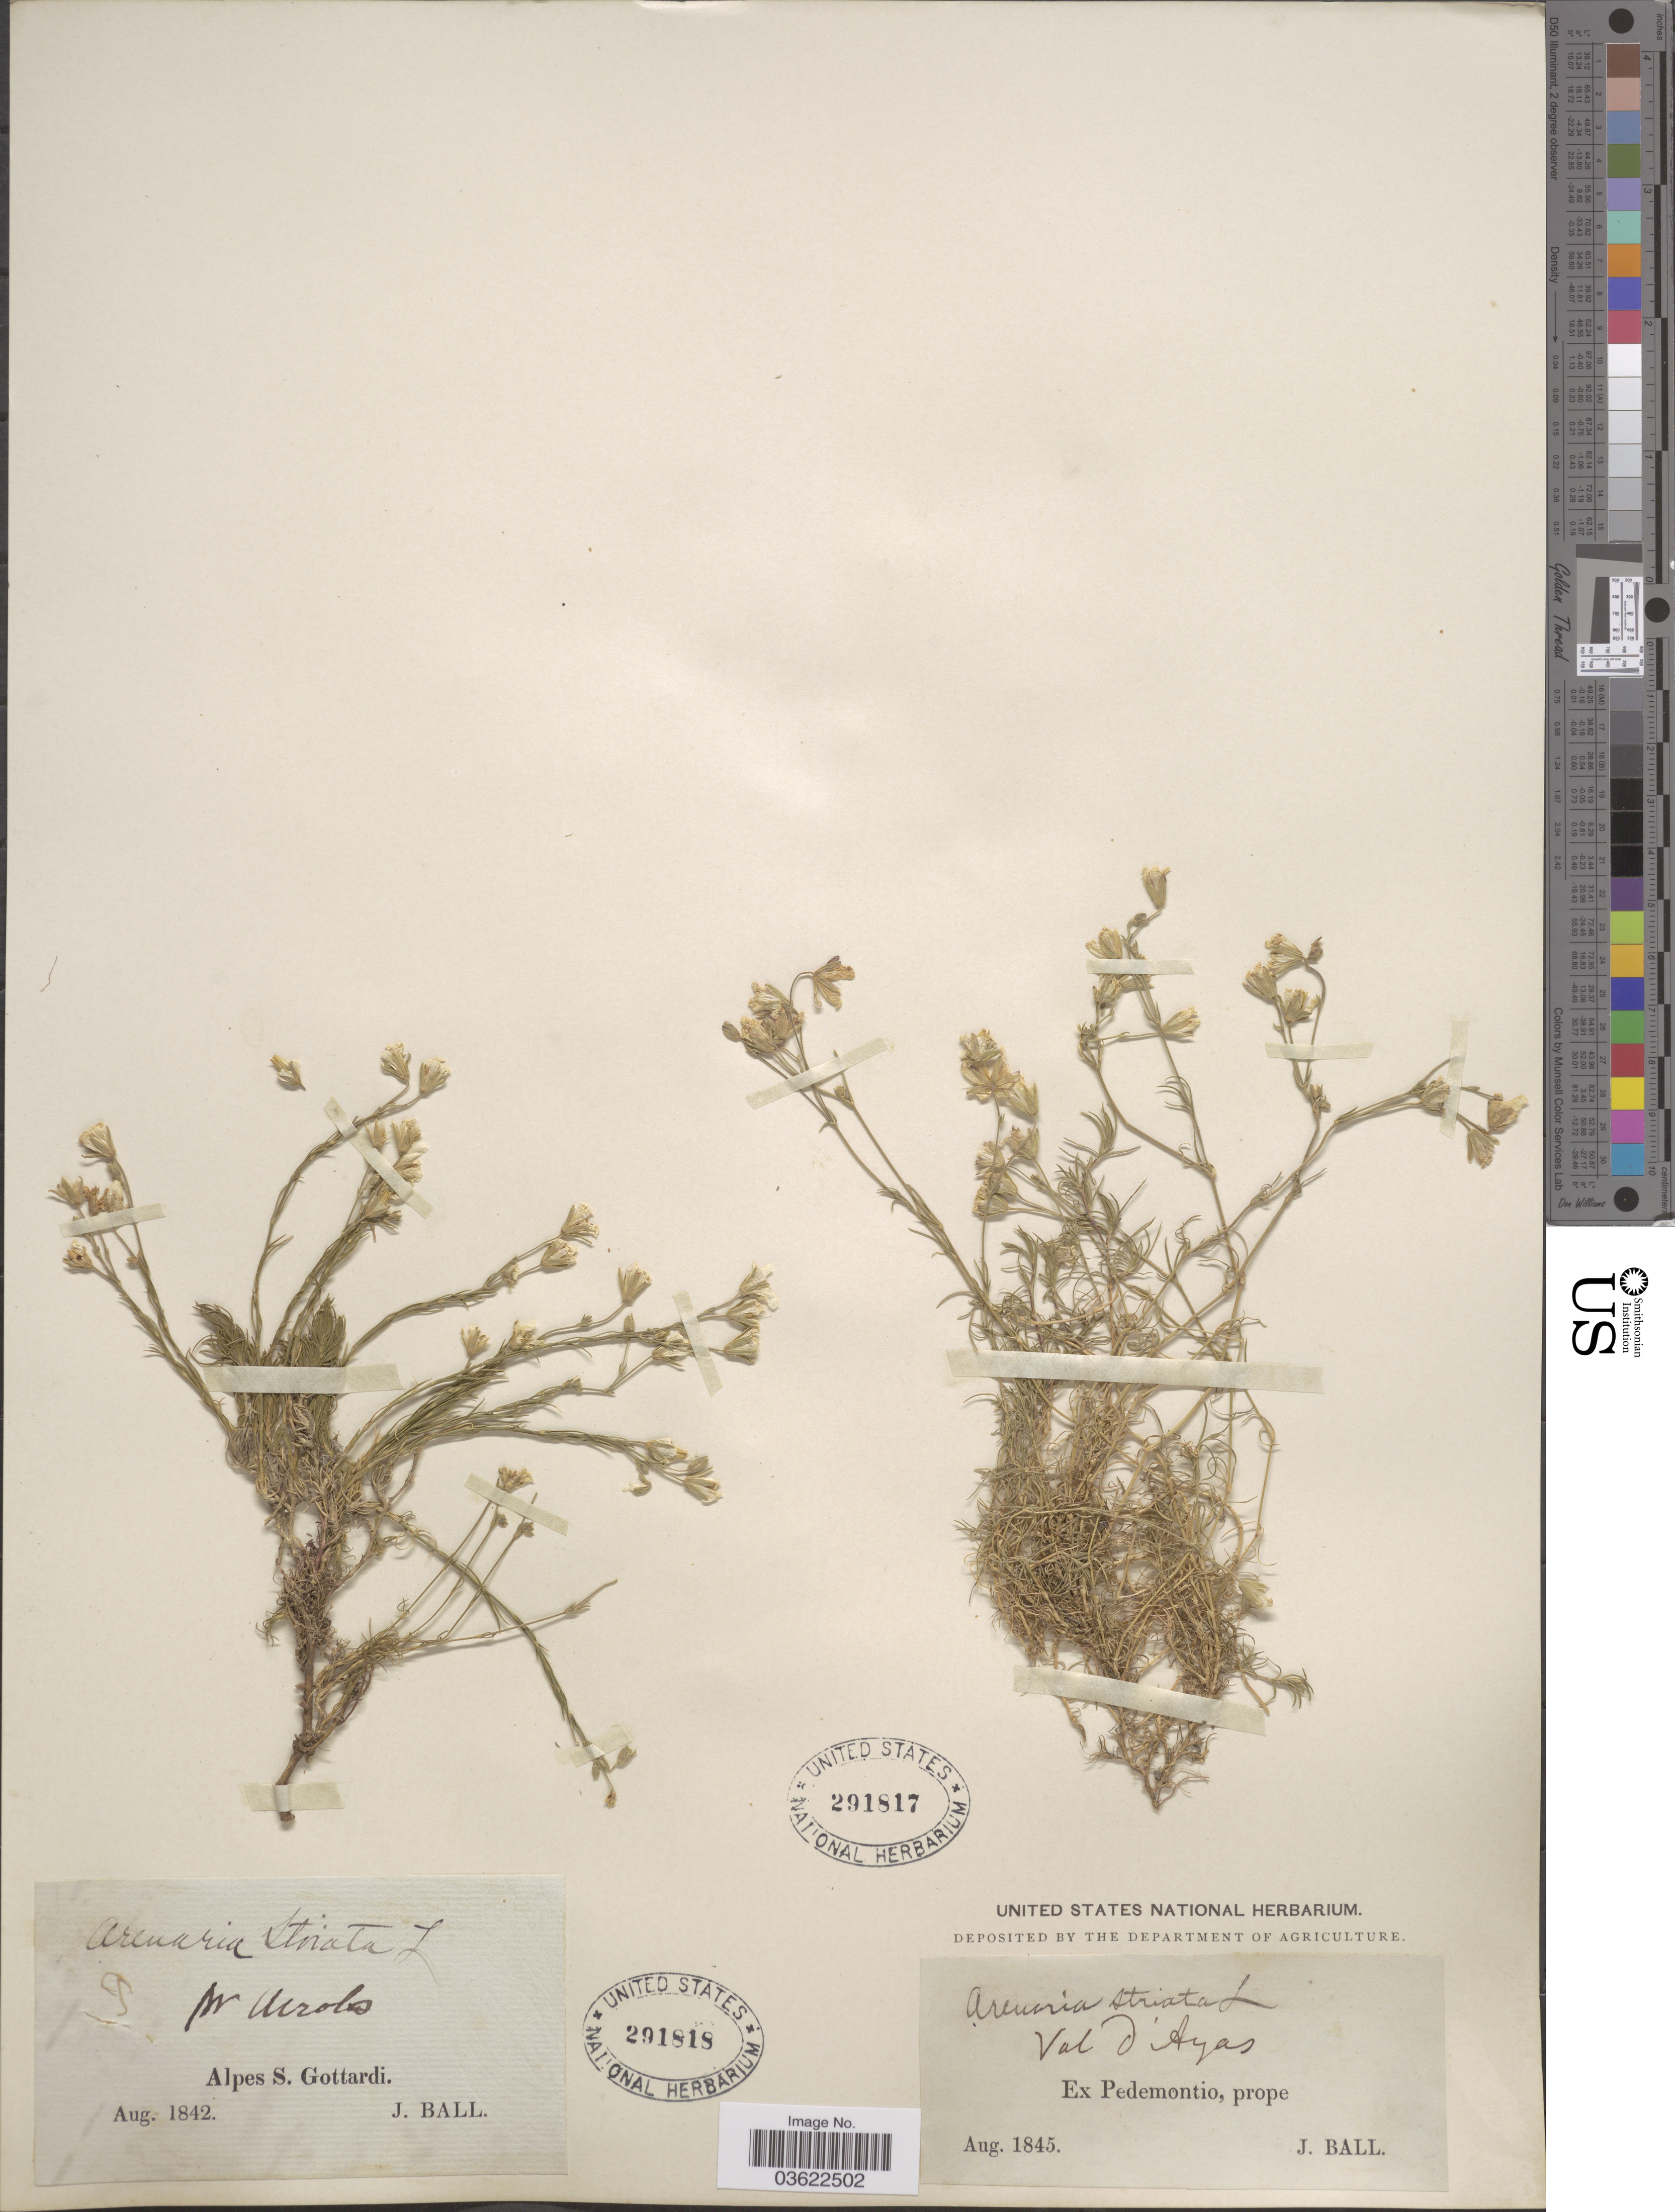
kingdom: Plantae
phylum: Tracheophyta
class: Magnoliopsida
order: Caryophyllales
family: Caryophyllaceae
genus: Cherleria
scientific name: Cherleria laricifolia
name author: (L.) Iamonico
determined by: Strong, Mark T., (BOT), Smithsonian Institution - National Museum of Natural History (UNITED STATES)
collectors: J. Ball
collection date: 1842-08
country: Switzerland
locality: W Airolo. Alpes S. Gottardi.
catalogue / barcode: US 291818-2